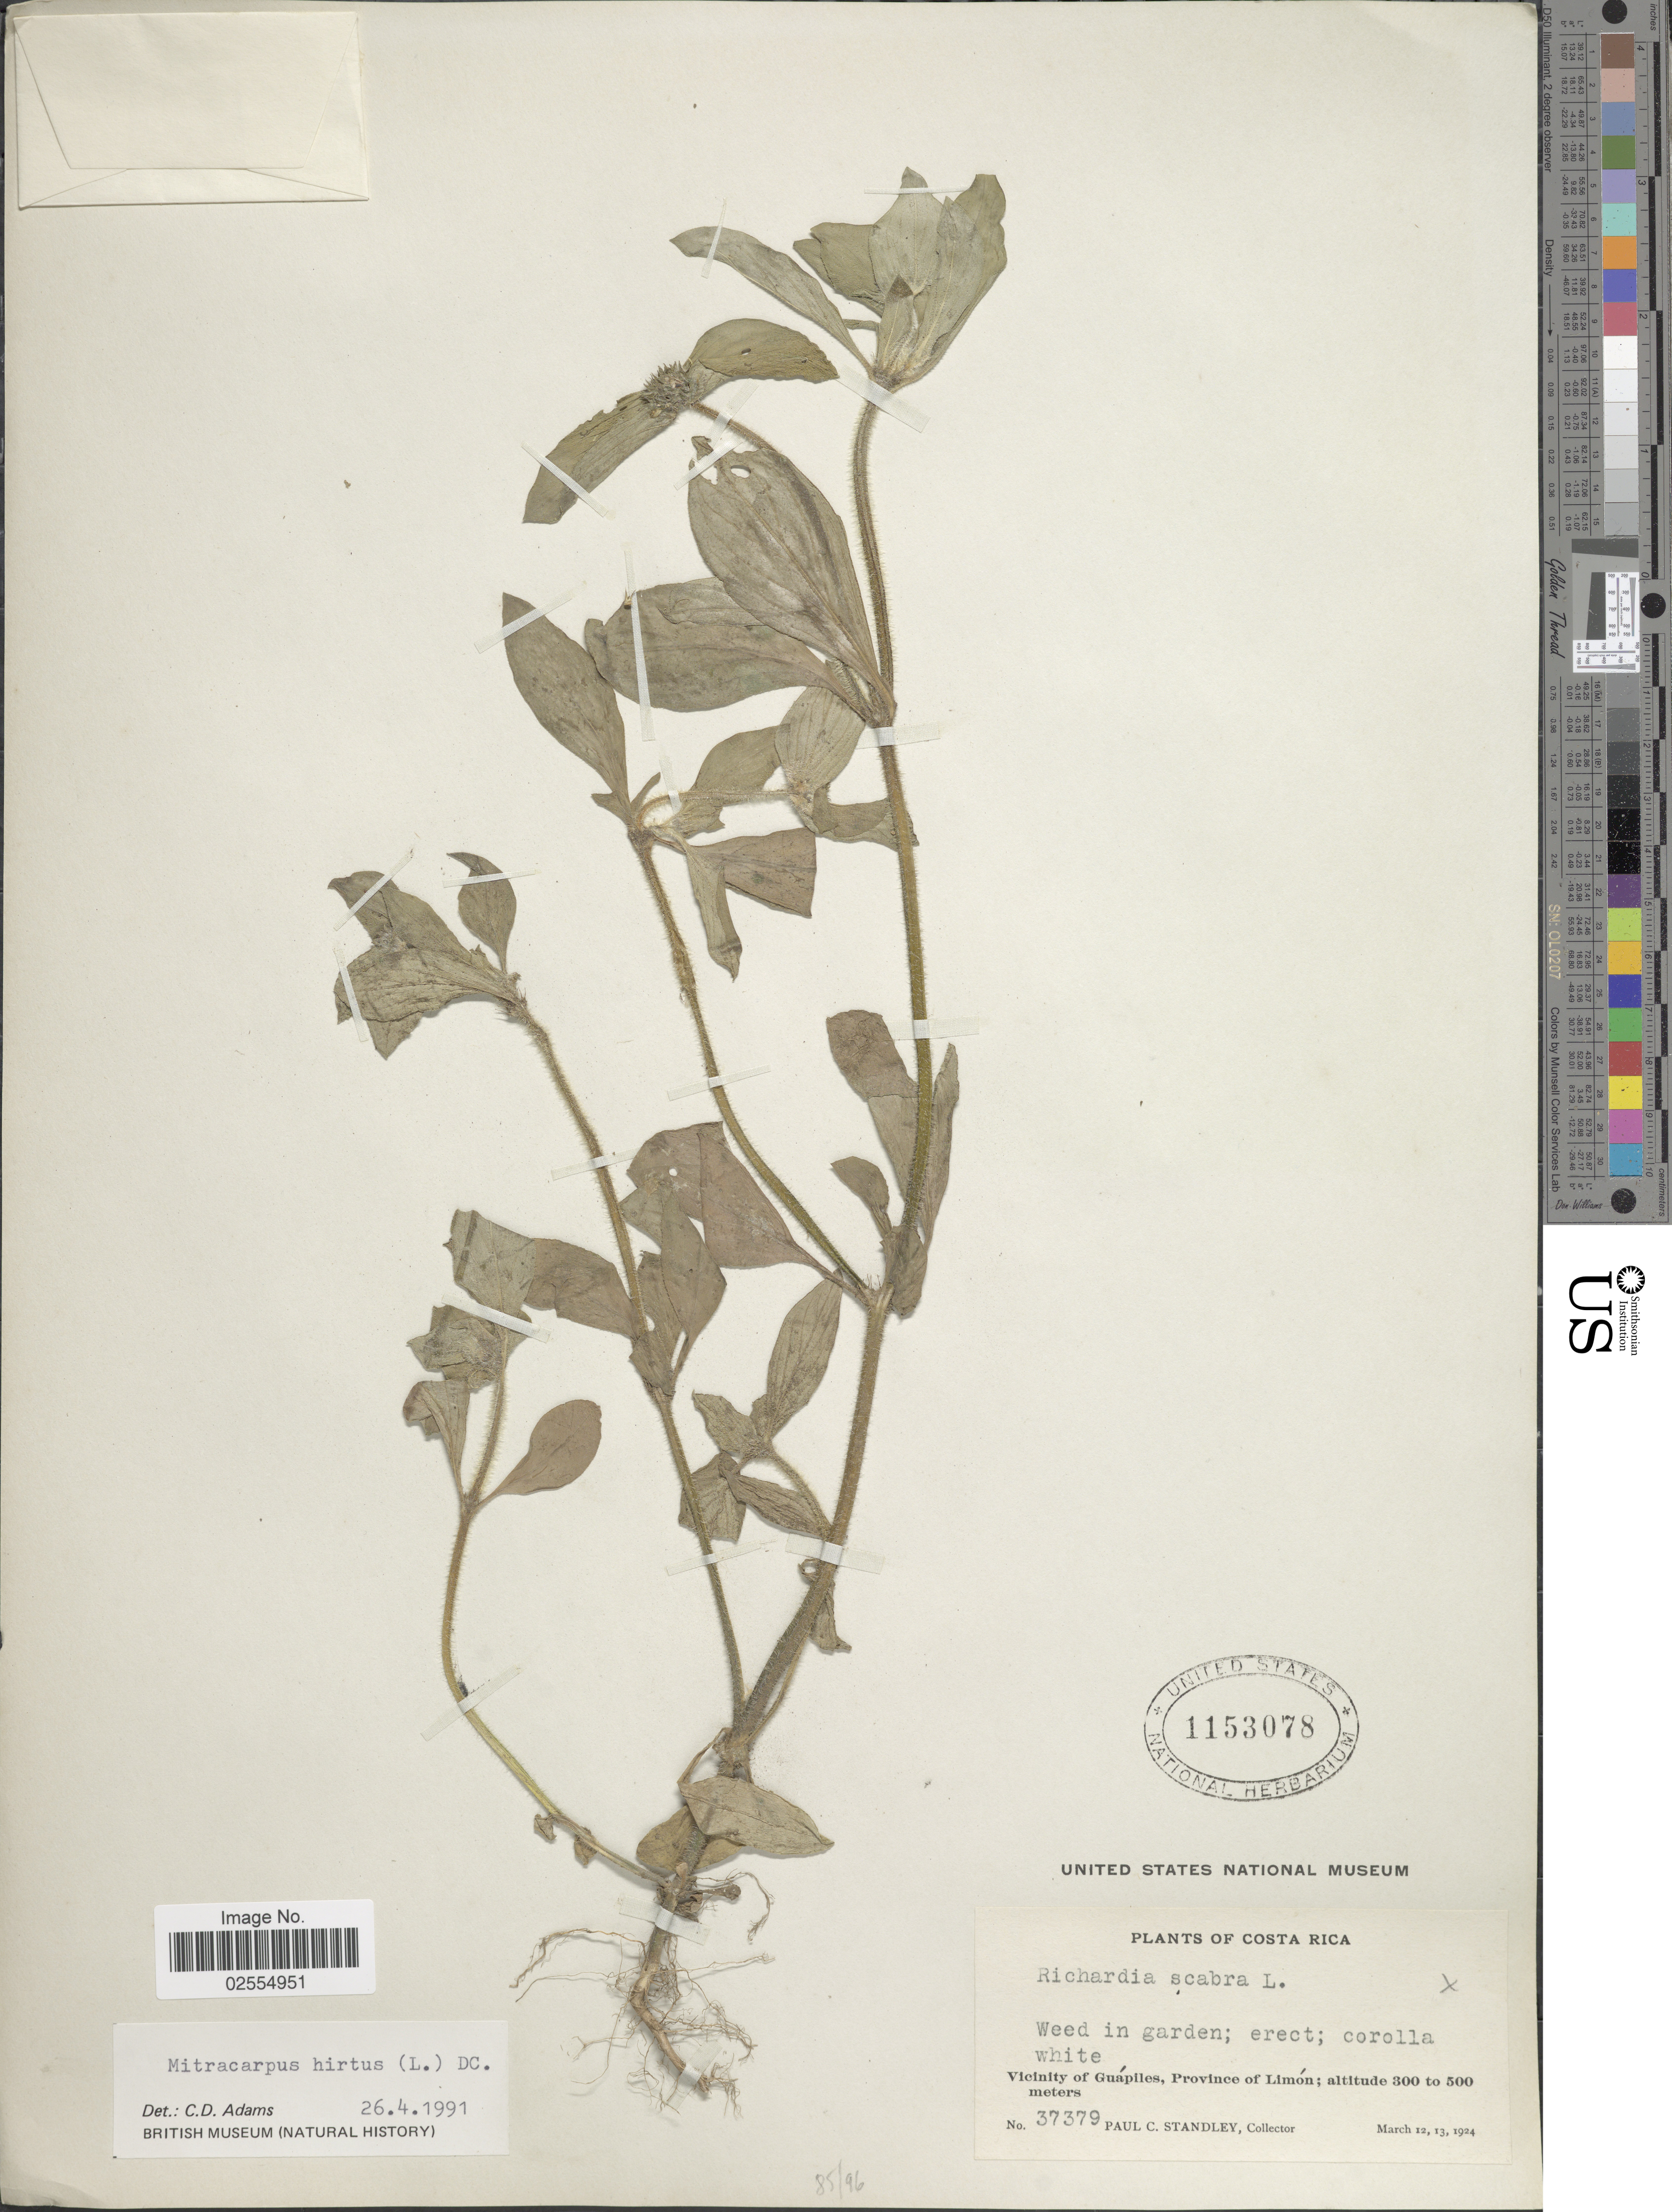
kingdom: Plantae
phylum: Tracheophyta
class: Magnoliopsida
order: Gentianales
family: Rubiaceae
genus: Mitracarpus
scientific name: Mitracarpus hirtus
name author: (L.) DC.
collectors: P. C. Standley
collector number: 37379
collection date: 1924-03-12/1924-03-13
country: Costa Rica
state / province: Limón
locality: Vicinity of Guápiles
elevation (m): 300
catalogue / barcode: US 1153078